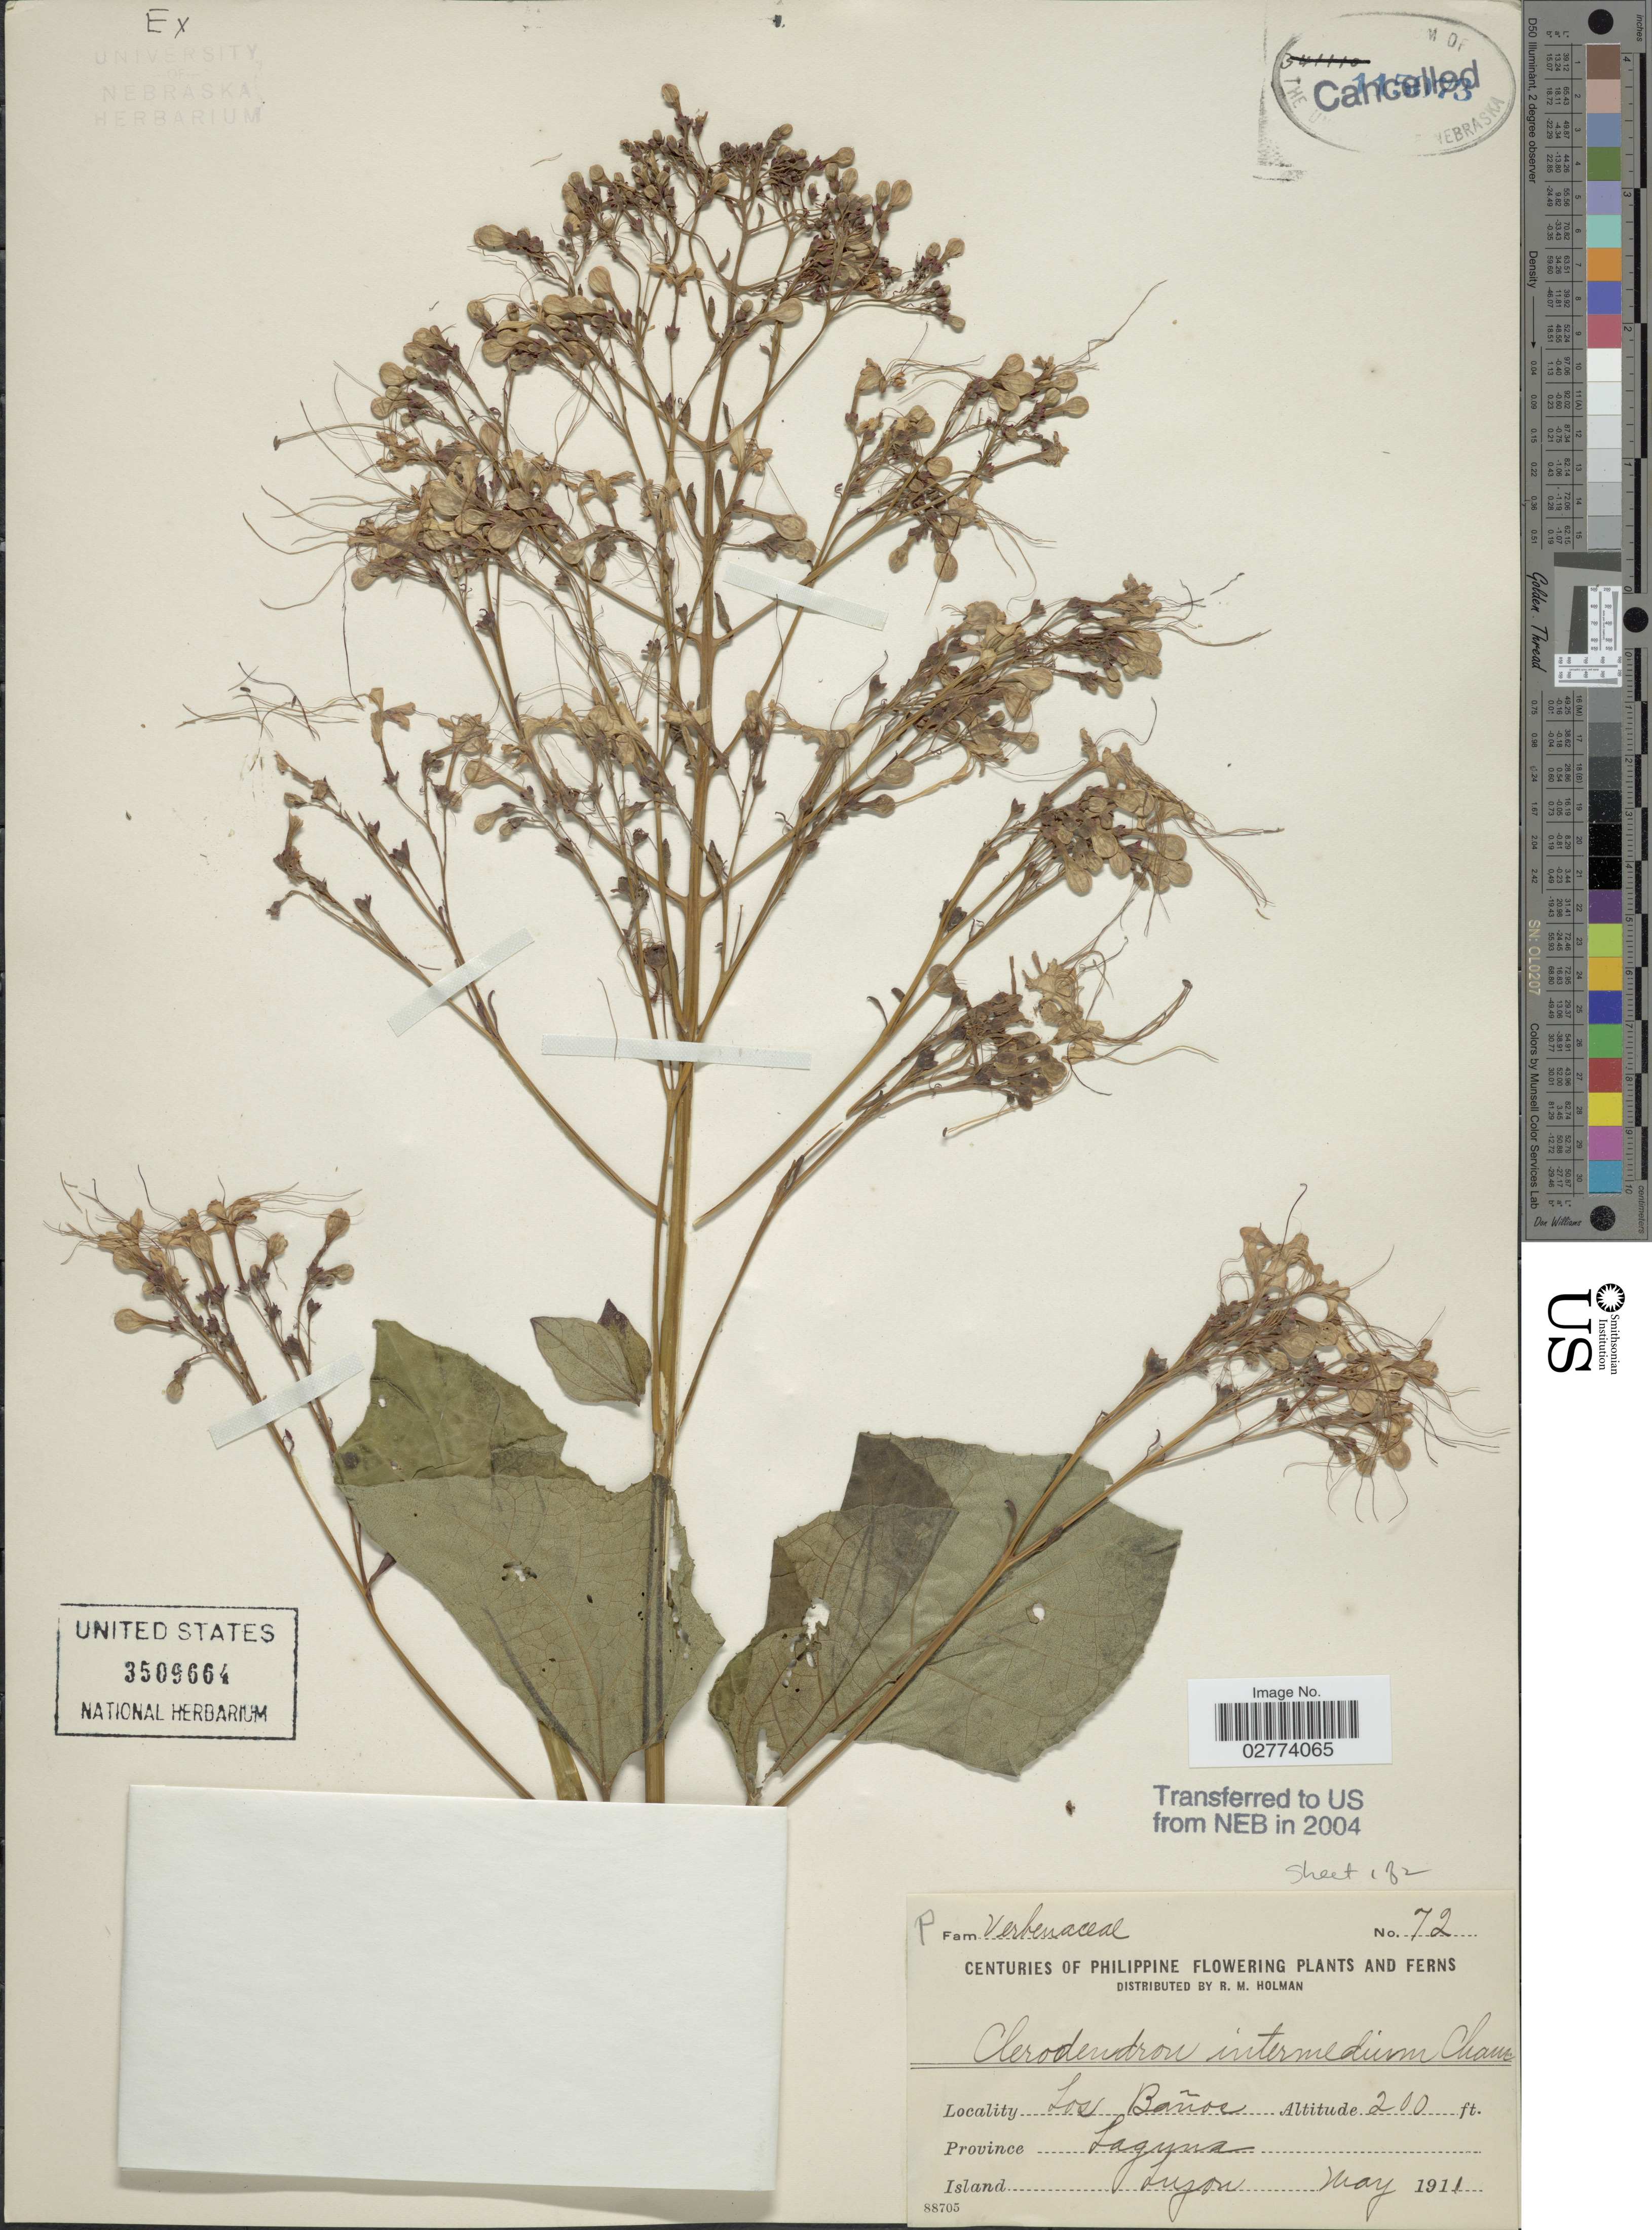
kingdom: Plantae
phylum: Tracheophyta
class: Magnoliopsida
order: Lamiales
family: Lamiaceae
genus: Clerodendrum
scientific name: Clerodendrum intermedium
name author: Cham.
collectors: R. Holman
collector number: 72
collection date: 1911-05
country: Philippines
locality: Los Banos, Province Laguna, Island Luzon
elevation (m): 61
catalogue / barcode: US 3509664